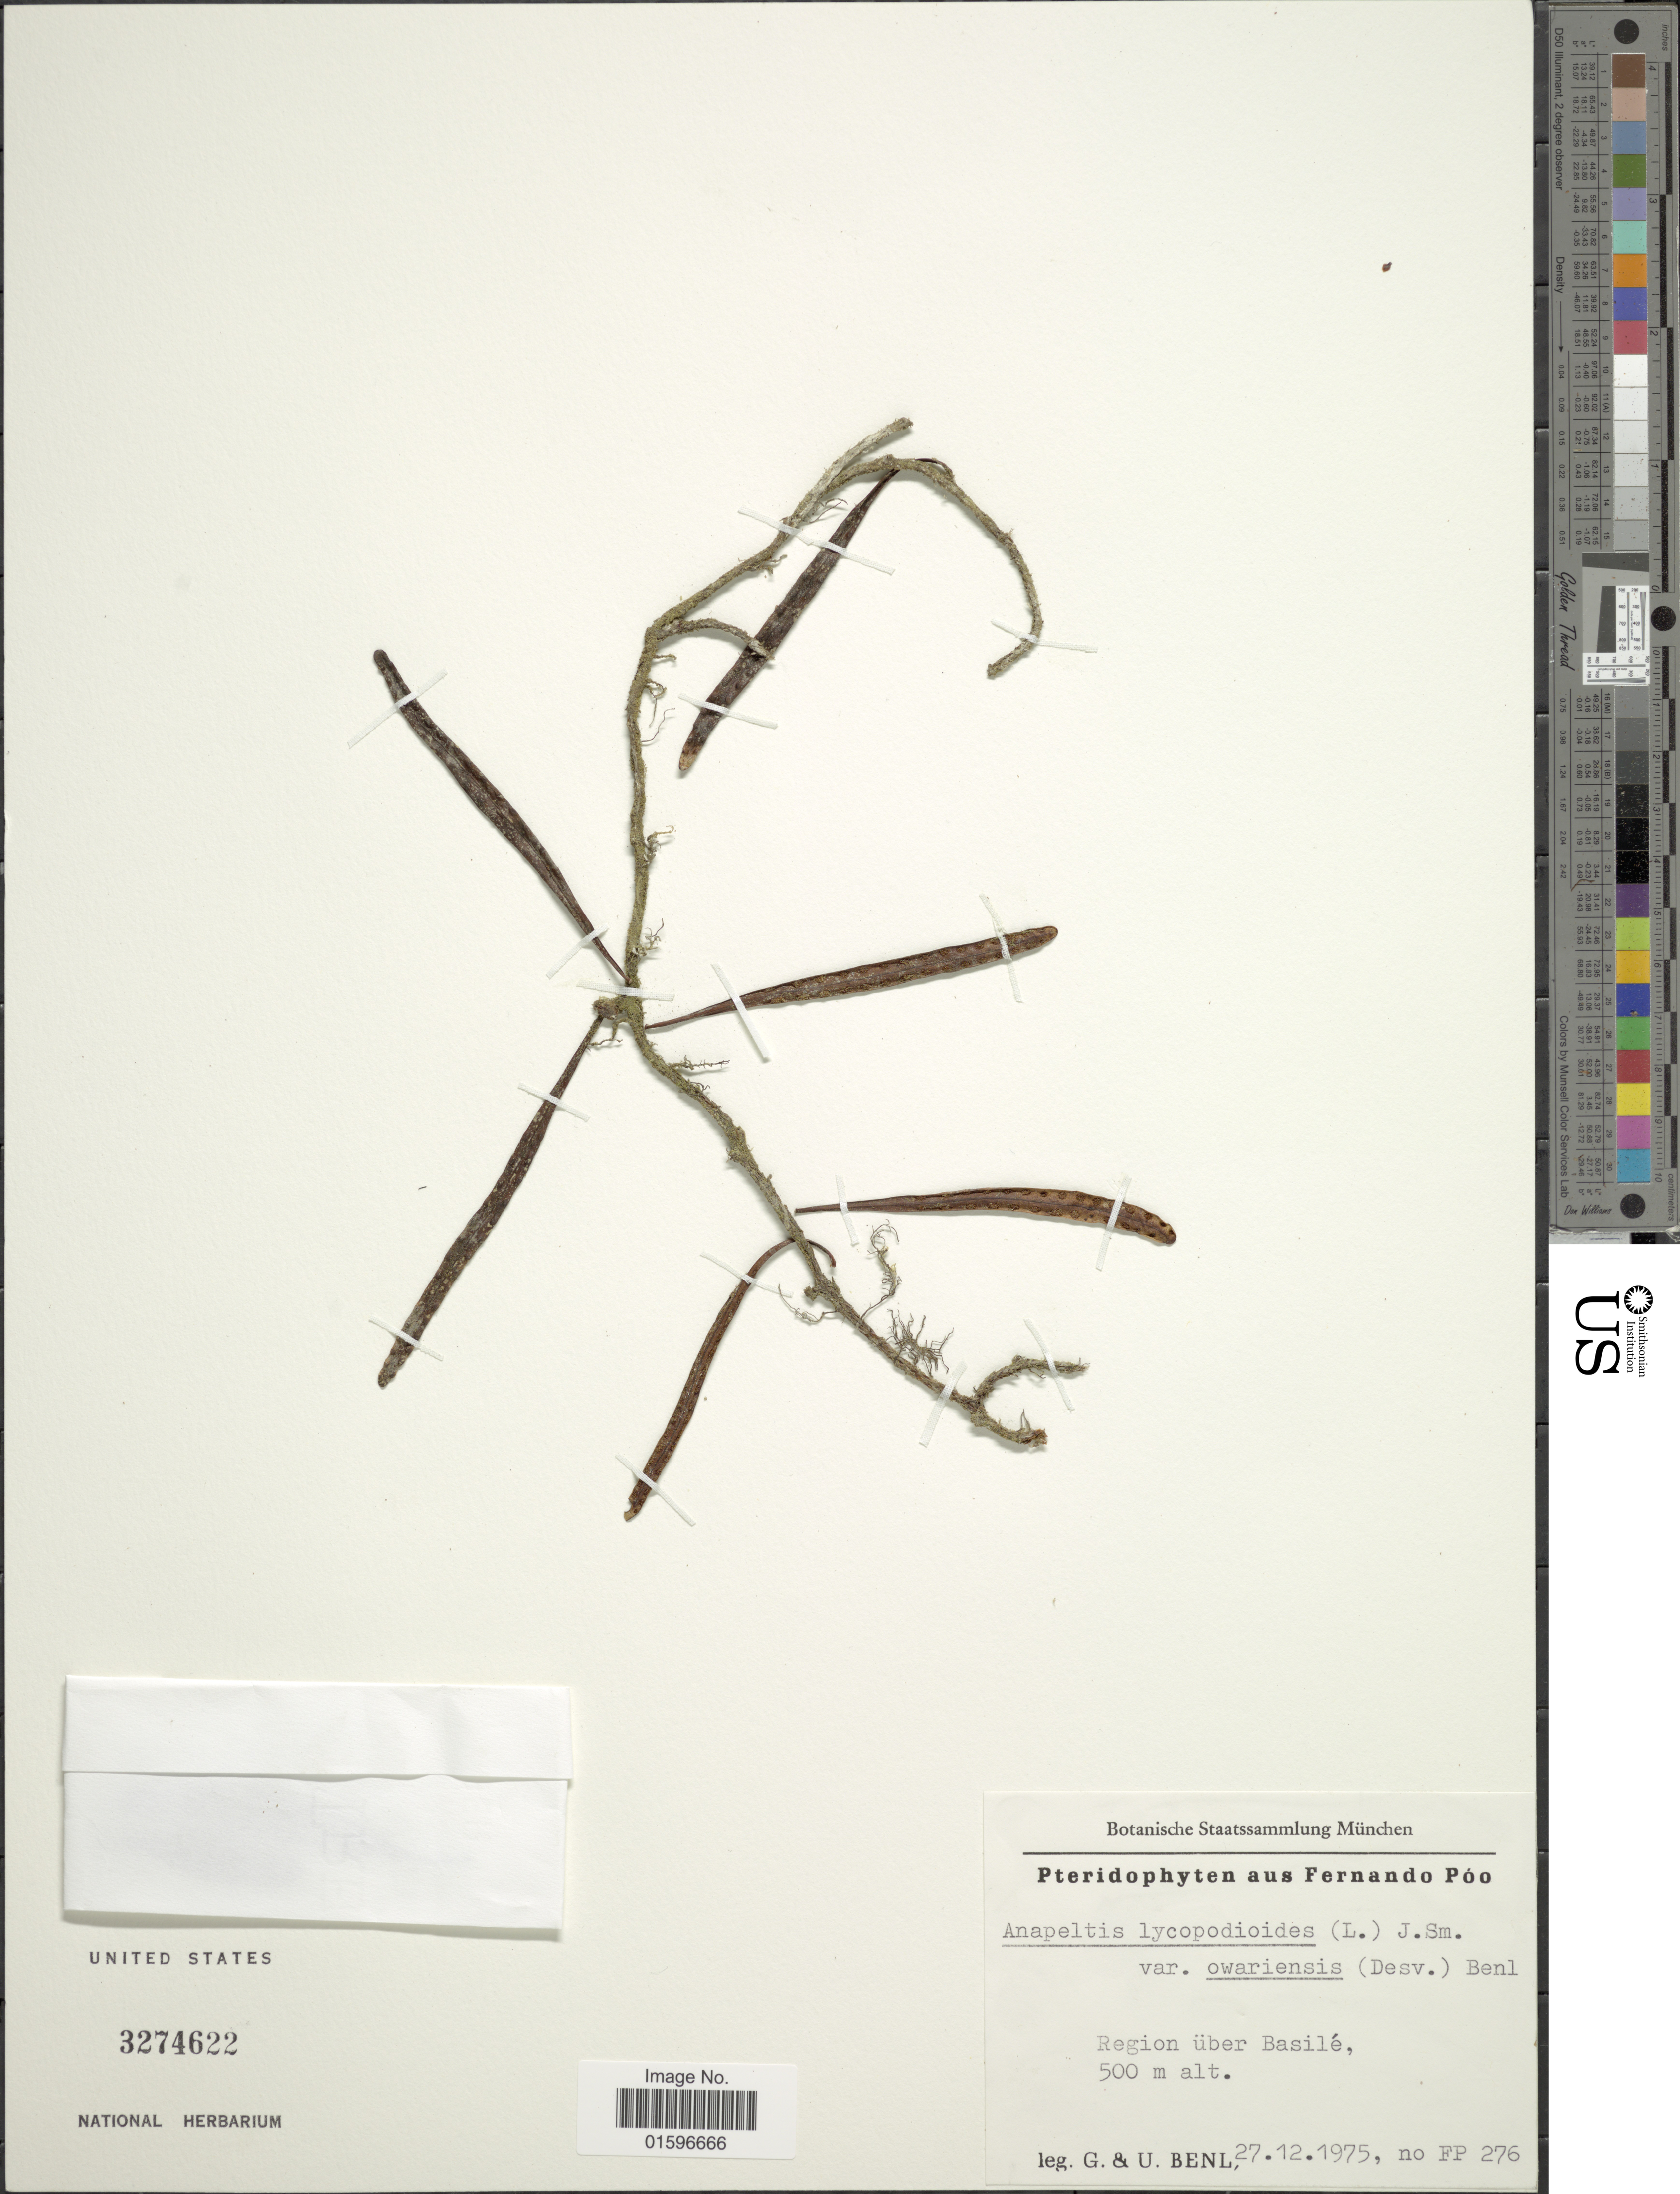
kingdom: Plantae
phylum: Tracheophyta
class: Polypodiopsida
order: Polypodiales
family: Polypodiaceae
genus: Polypodium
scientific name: Polypodium lycopodioides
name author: L.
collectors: G. Benl & U. Benl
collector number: FP 276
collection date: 1975-12-27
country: Germany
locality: Staatssammlung Munchen, Region uber Basile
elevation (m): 500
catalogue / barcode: US 3274622